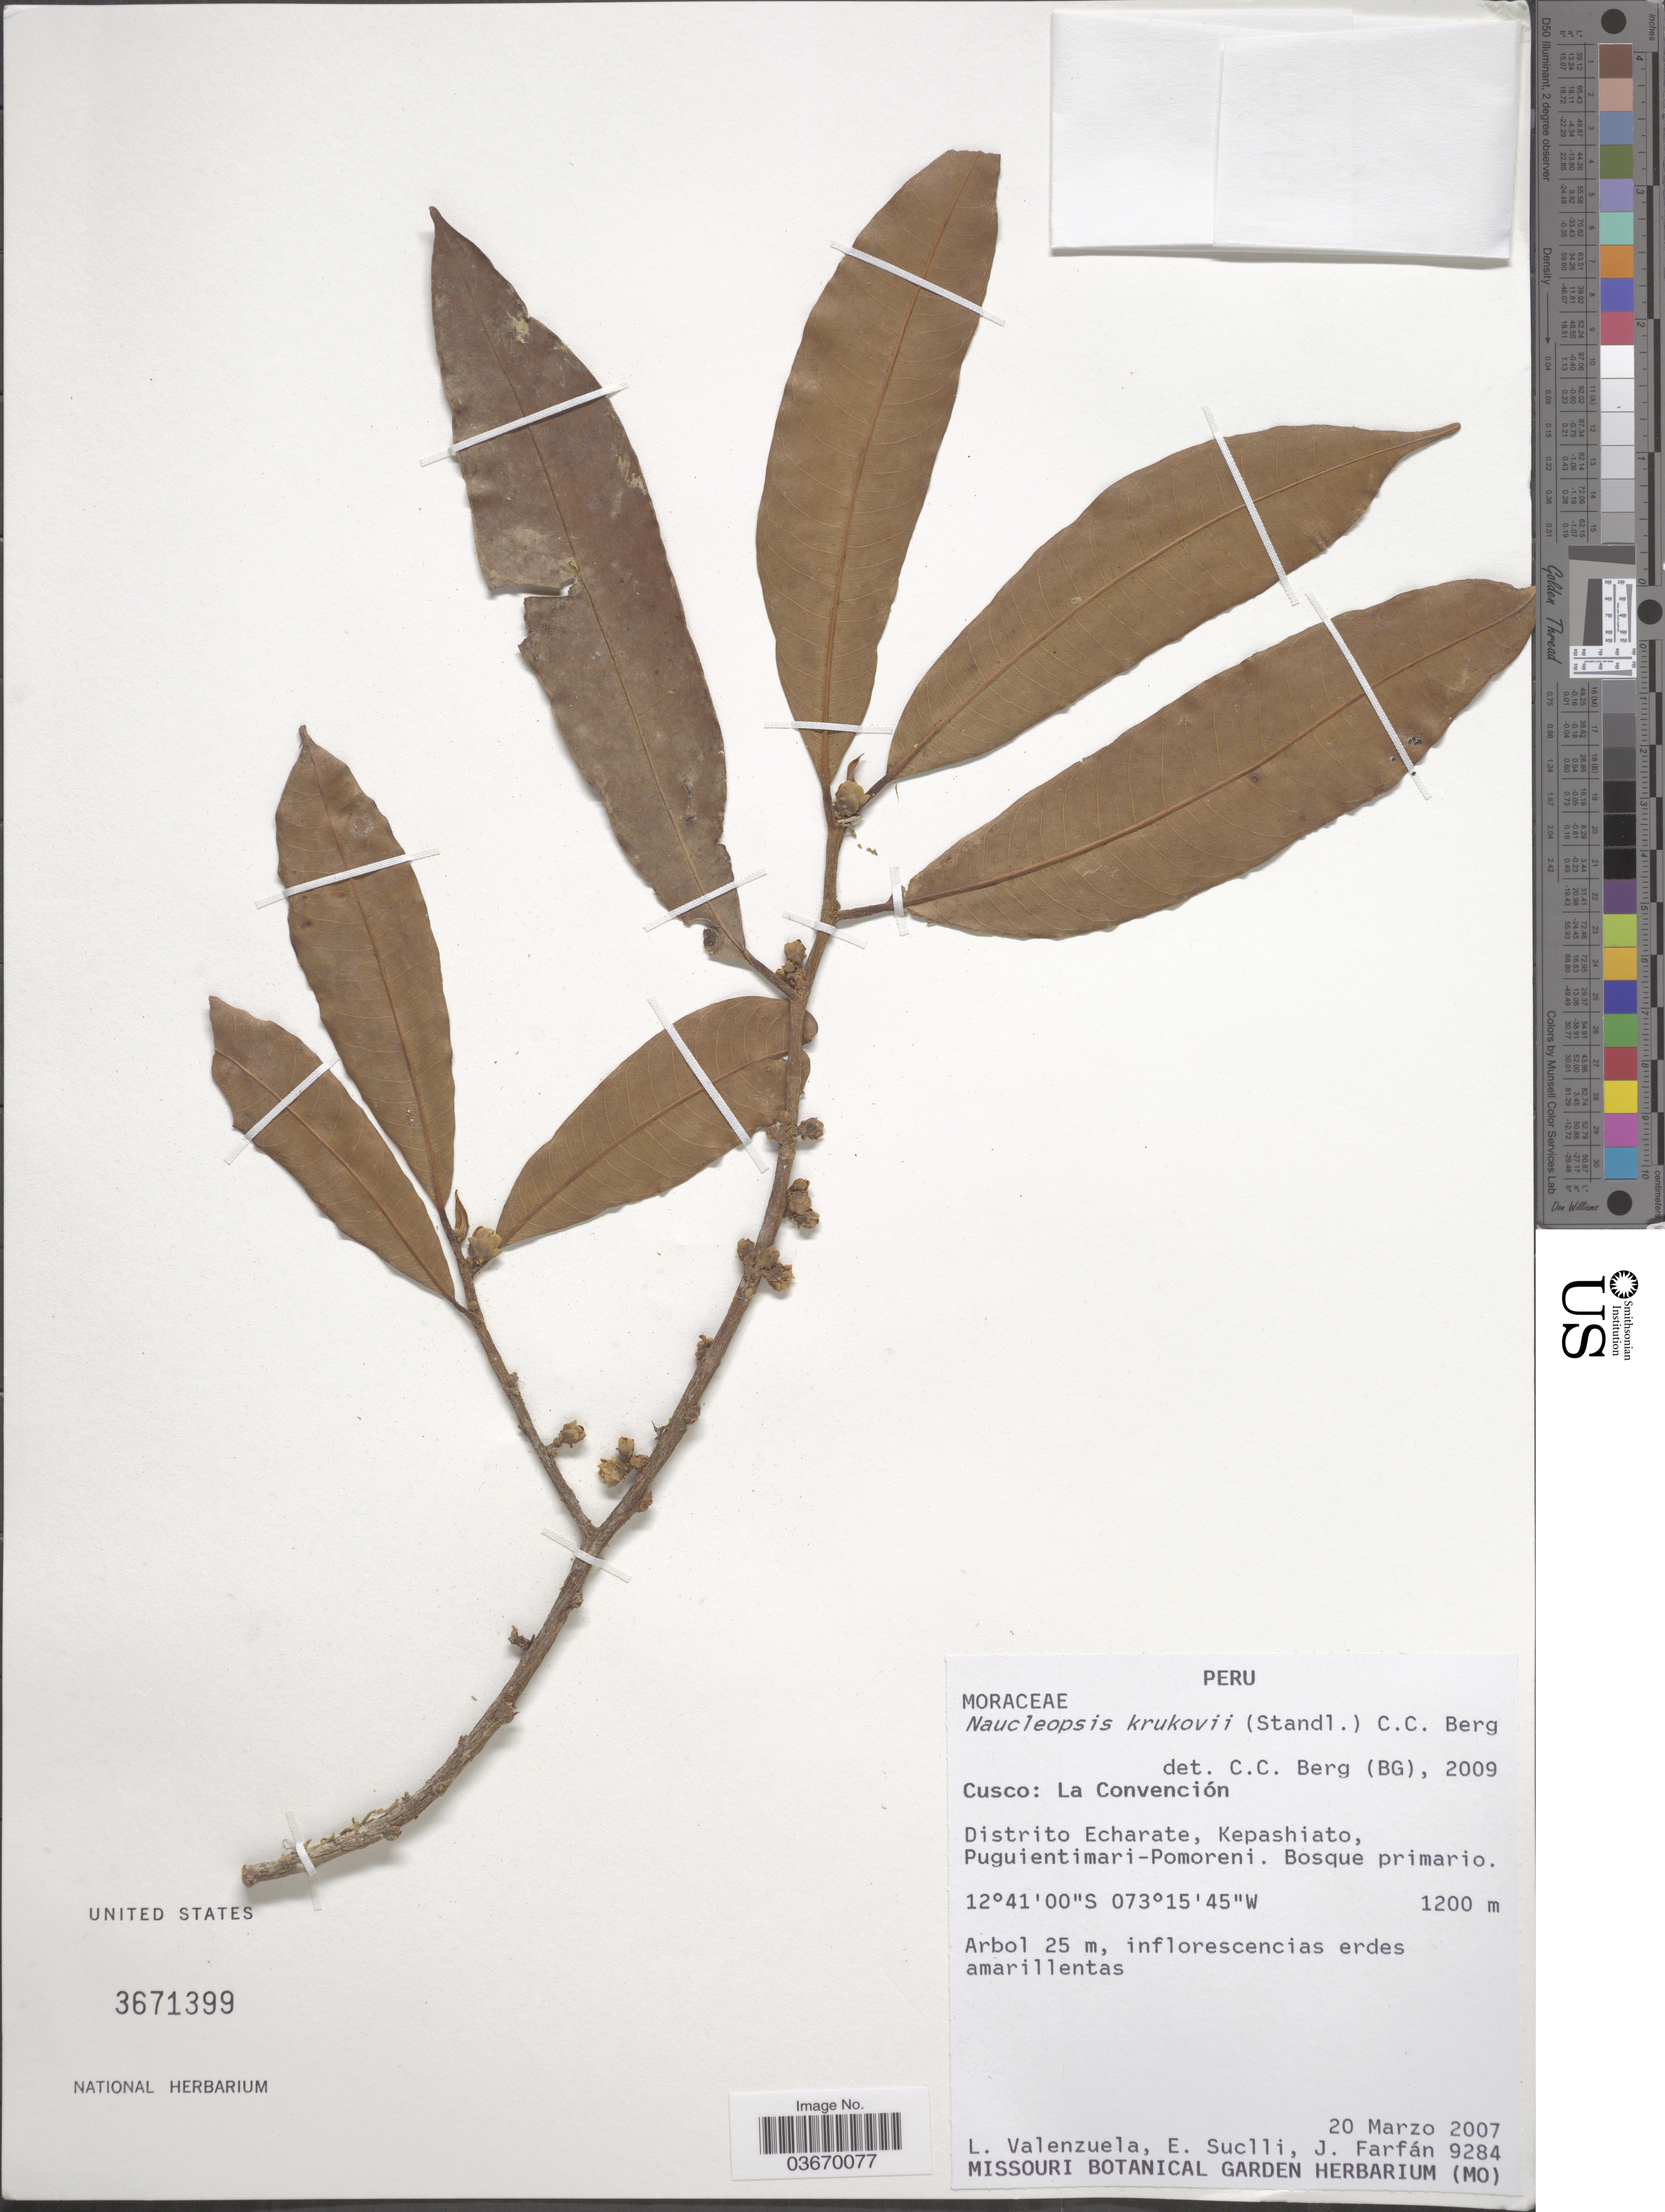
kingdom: Plantae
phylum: Tracheophyta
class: Magnoliopsida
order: Rosales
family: Moraceae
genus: Naucleopsis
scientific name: Naucleopsis krukovii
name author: (Standl.) C.C. Berg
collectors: L. Valenzuela, E. Suclli & J. Farfán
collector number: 9284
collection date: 2007-03-20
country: Peru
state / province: Cusco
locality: La Convención. Distrito Echarate, Kepashiato, Puguientimari-Pomoreni.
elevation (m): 1200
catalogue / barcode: US 3671399